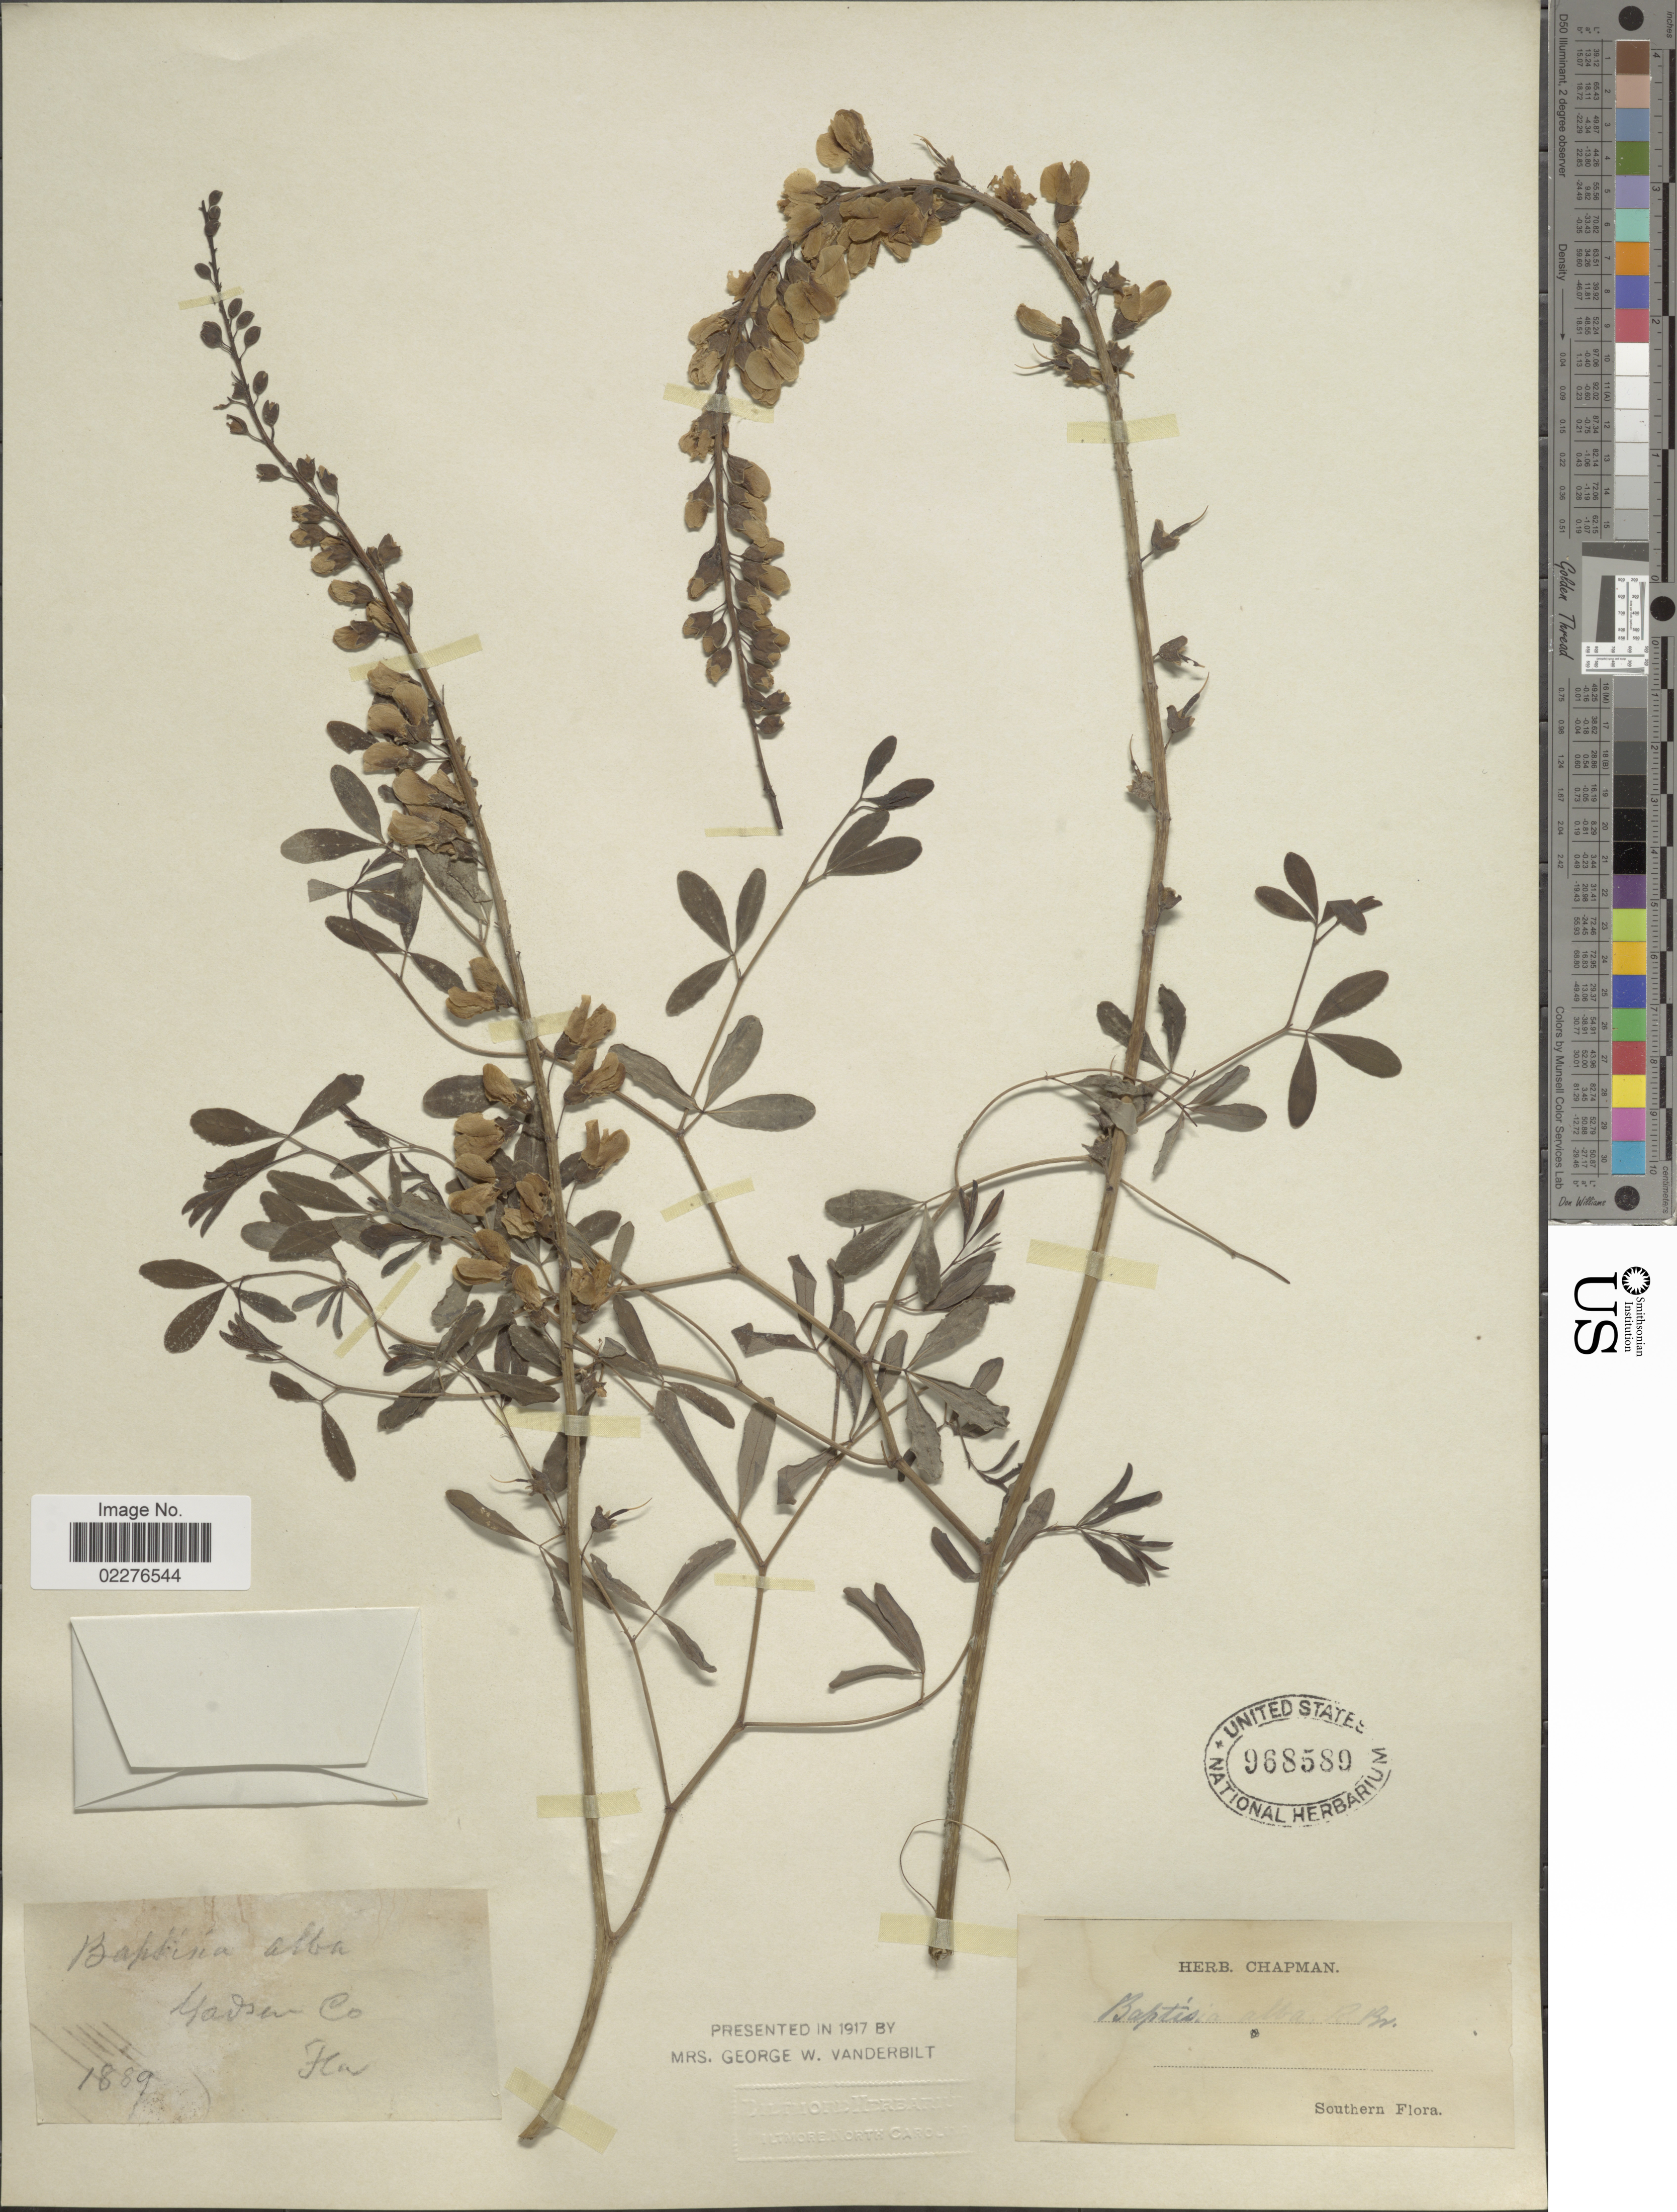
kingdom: Plantae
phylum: Tracheophyta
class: Magnoliopsida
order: Fabales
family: Fabaceae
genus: Baptisia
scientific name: Baptisia alba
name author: (L.) Vent.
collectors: ex herb. Chapman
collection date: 1889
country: United States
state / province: Florida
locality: Gadsden Co, Fla, Southern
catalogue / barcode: US 968589